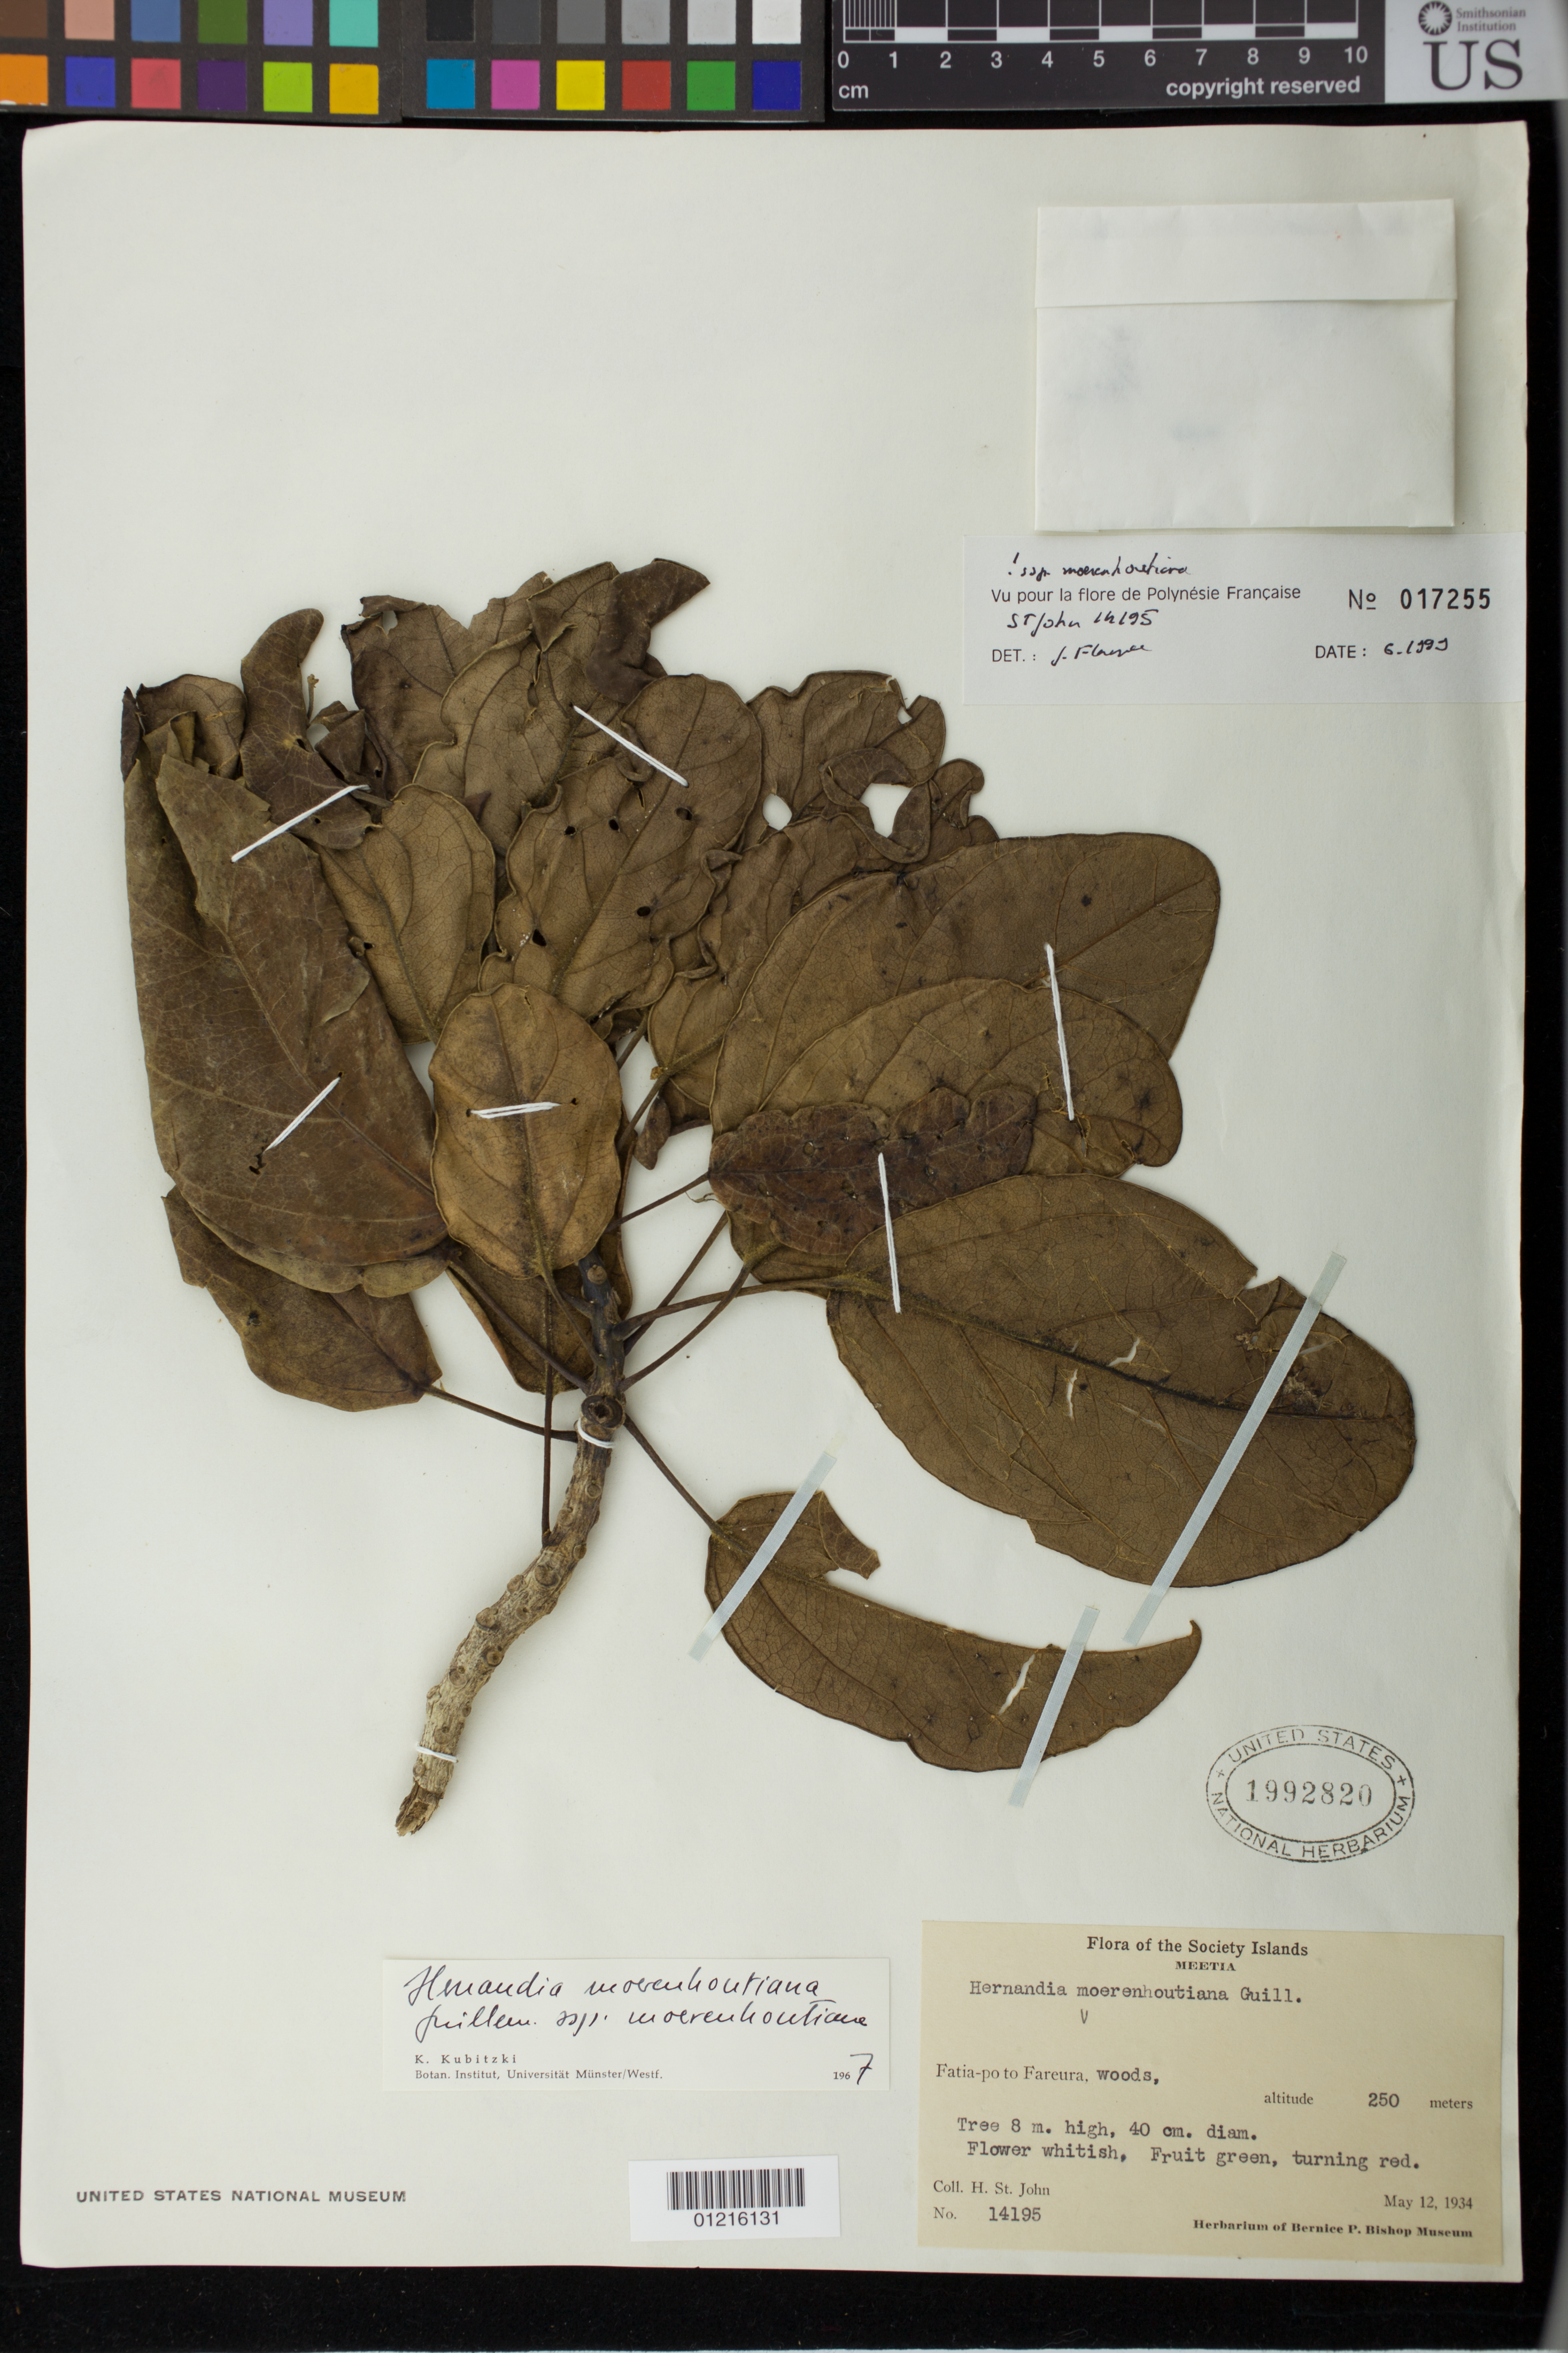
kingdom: Plantae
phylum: Tracheophyta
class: Magnoliopsida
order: Laurales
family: Hernandiaceae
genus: Hernandia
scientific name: Hernandia moerenhoutiana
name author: Guill.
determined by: Kubitzki, Klaus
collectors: H. St. John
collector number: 14195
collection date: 1934-05-12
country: French Polynesia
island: Mehetia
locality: Fatia-po to Fareura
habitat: Woods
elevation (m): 250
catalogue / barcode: US 1992820